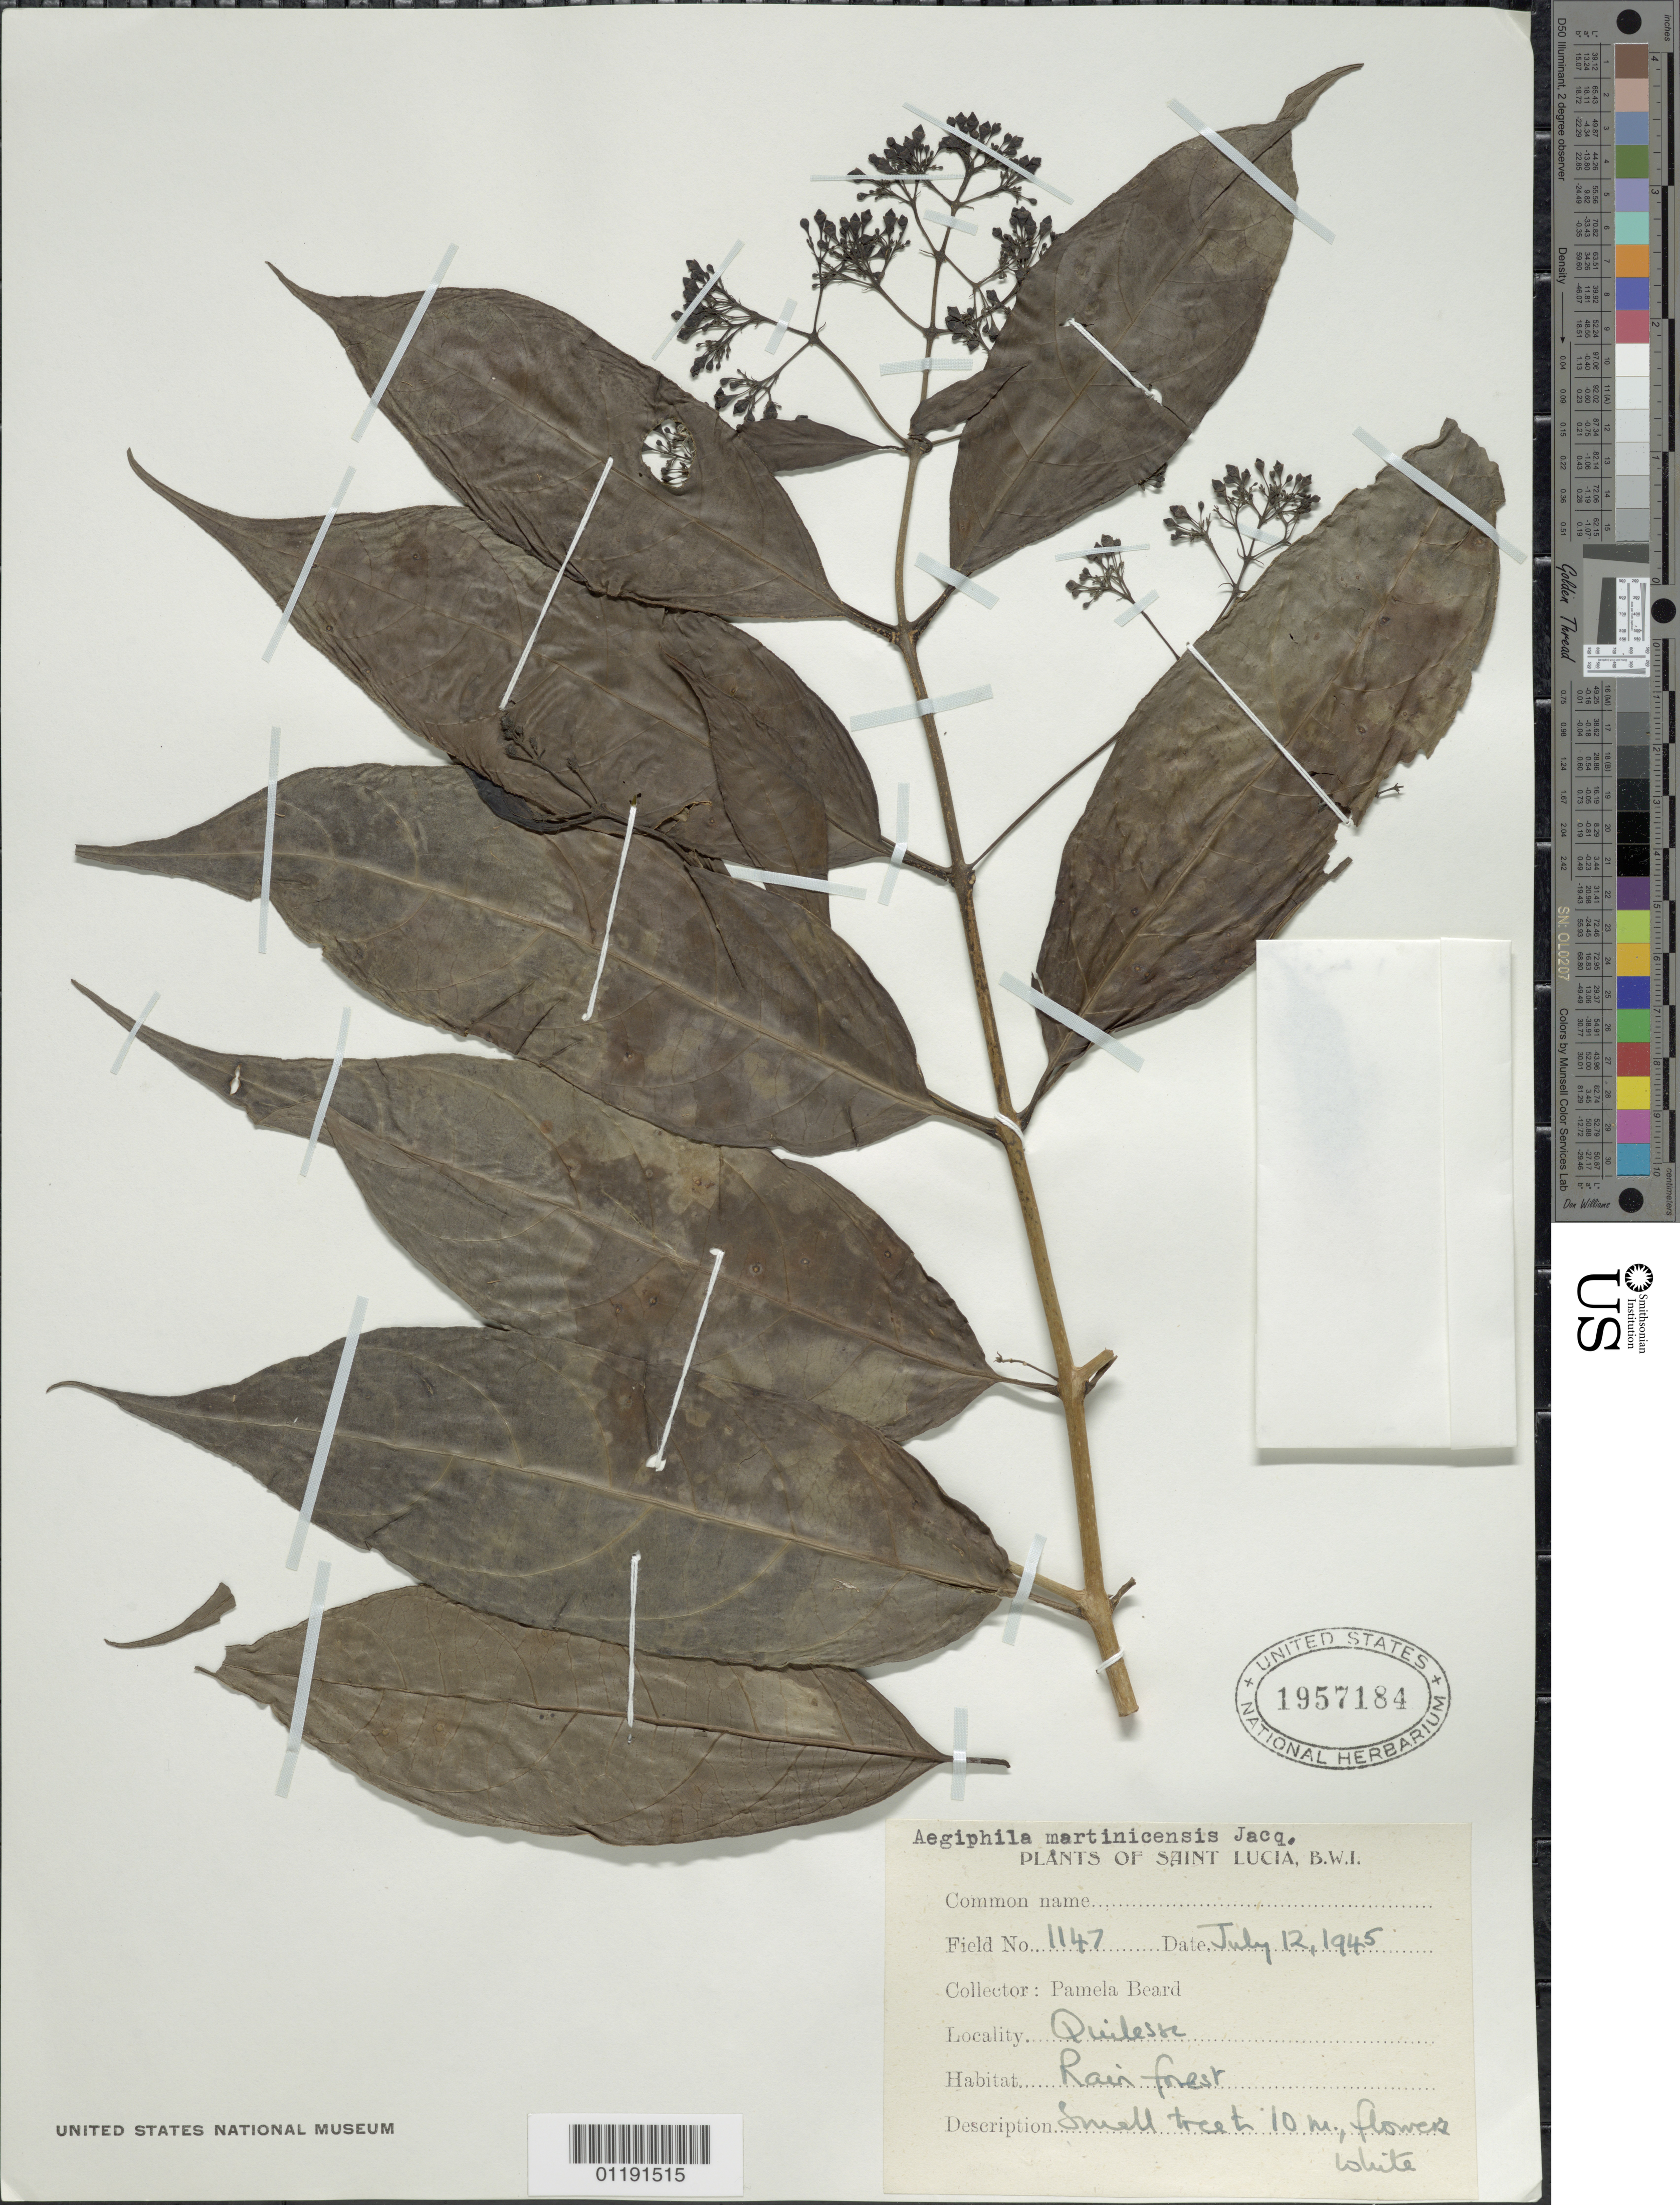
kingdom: Plantae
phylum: Tracheophyta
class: Magnoliopsida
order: Lamiales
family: Lamiaceae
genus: Aegiphila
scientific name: Aegiphila martinicensis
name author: Jacq.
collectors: P. Beard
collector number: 1147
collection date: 1945-07-12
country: St. Lucia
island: Saint Lucia Island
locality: Quilesse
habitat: Rain forest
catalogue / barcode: US 1957184